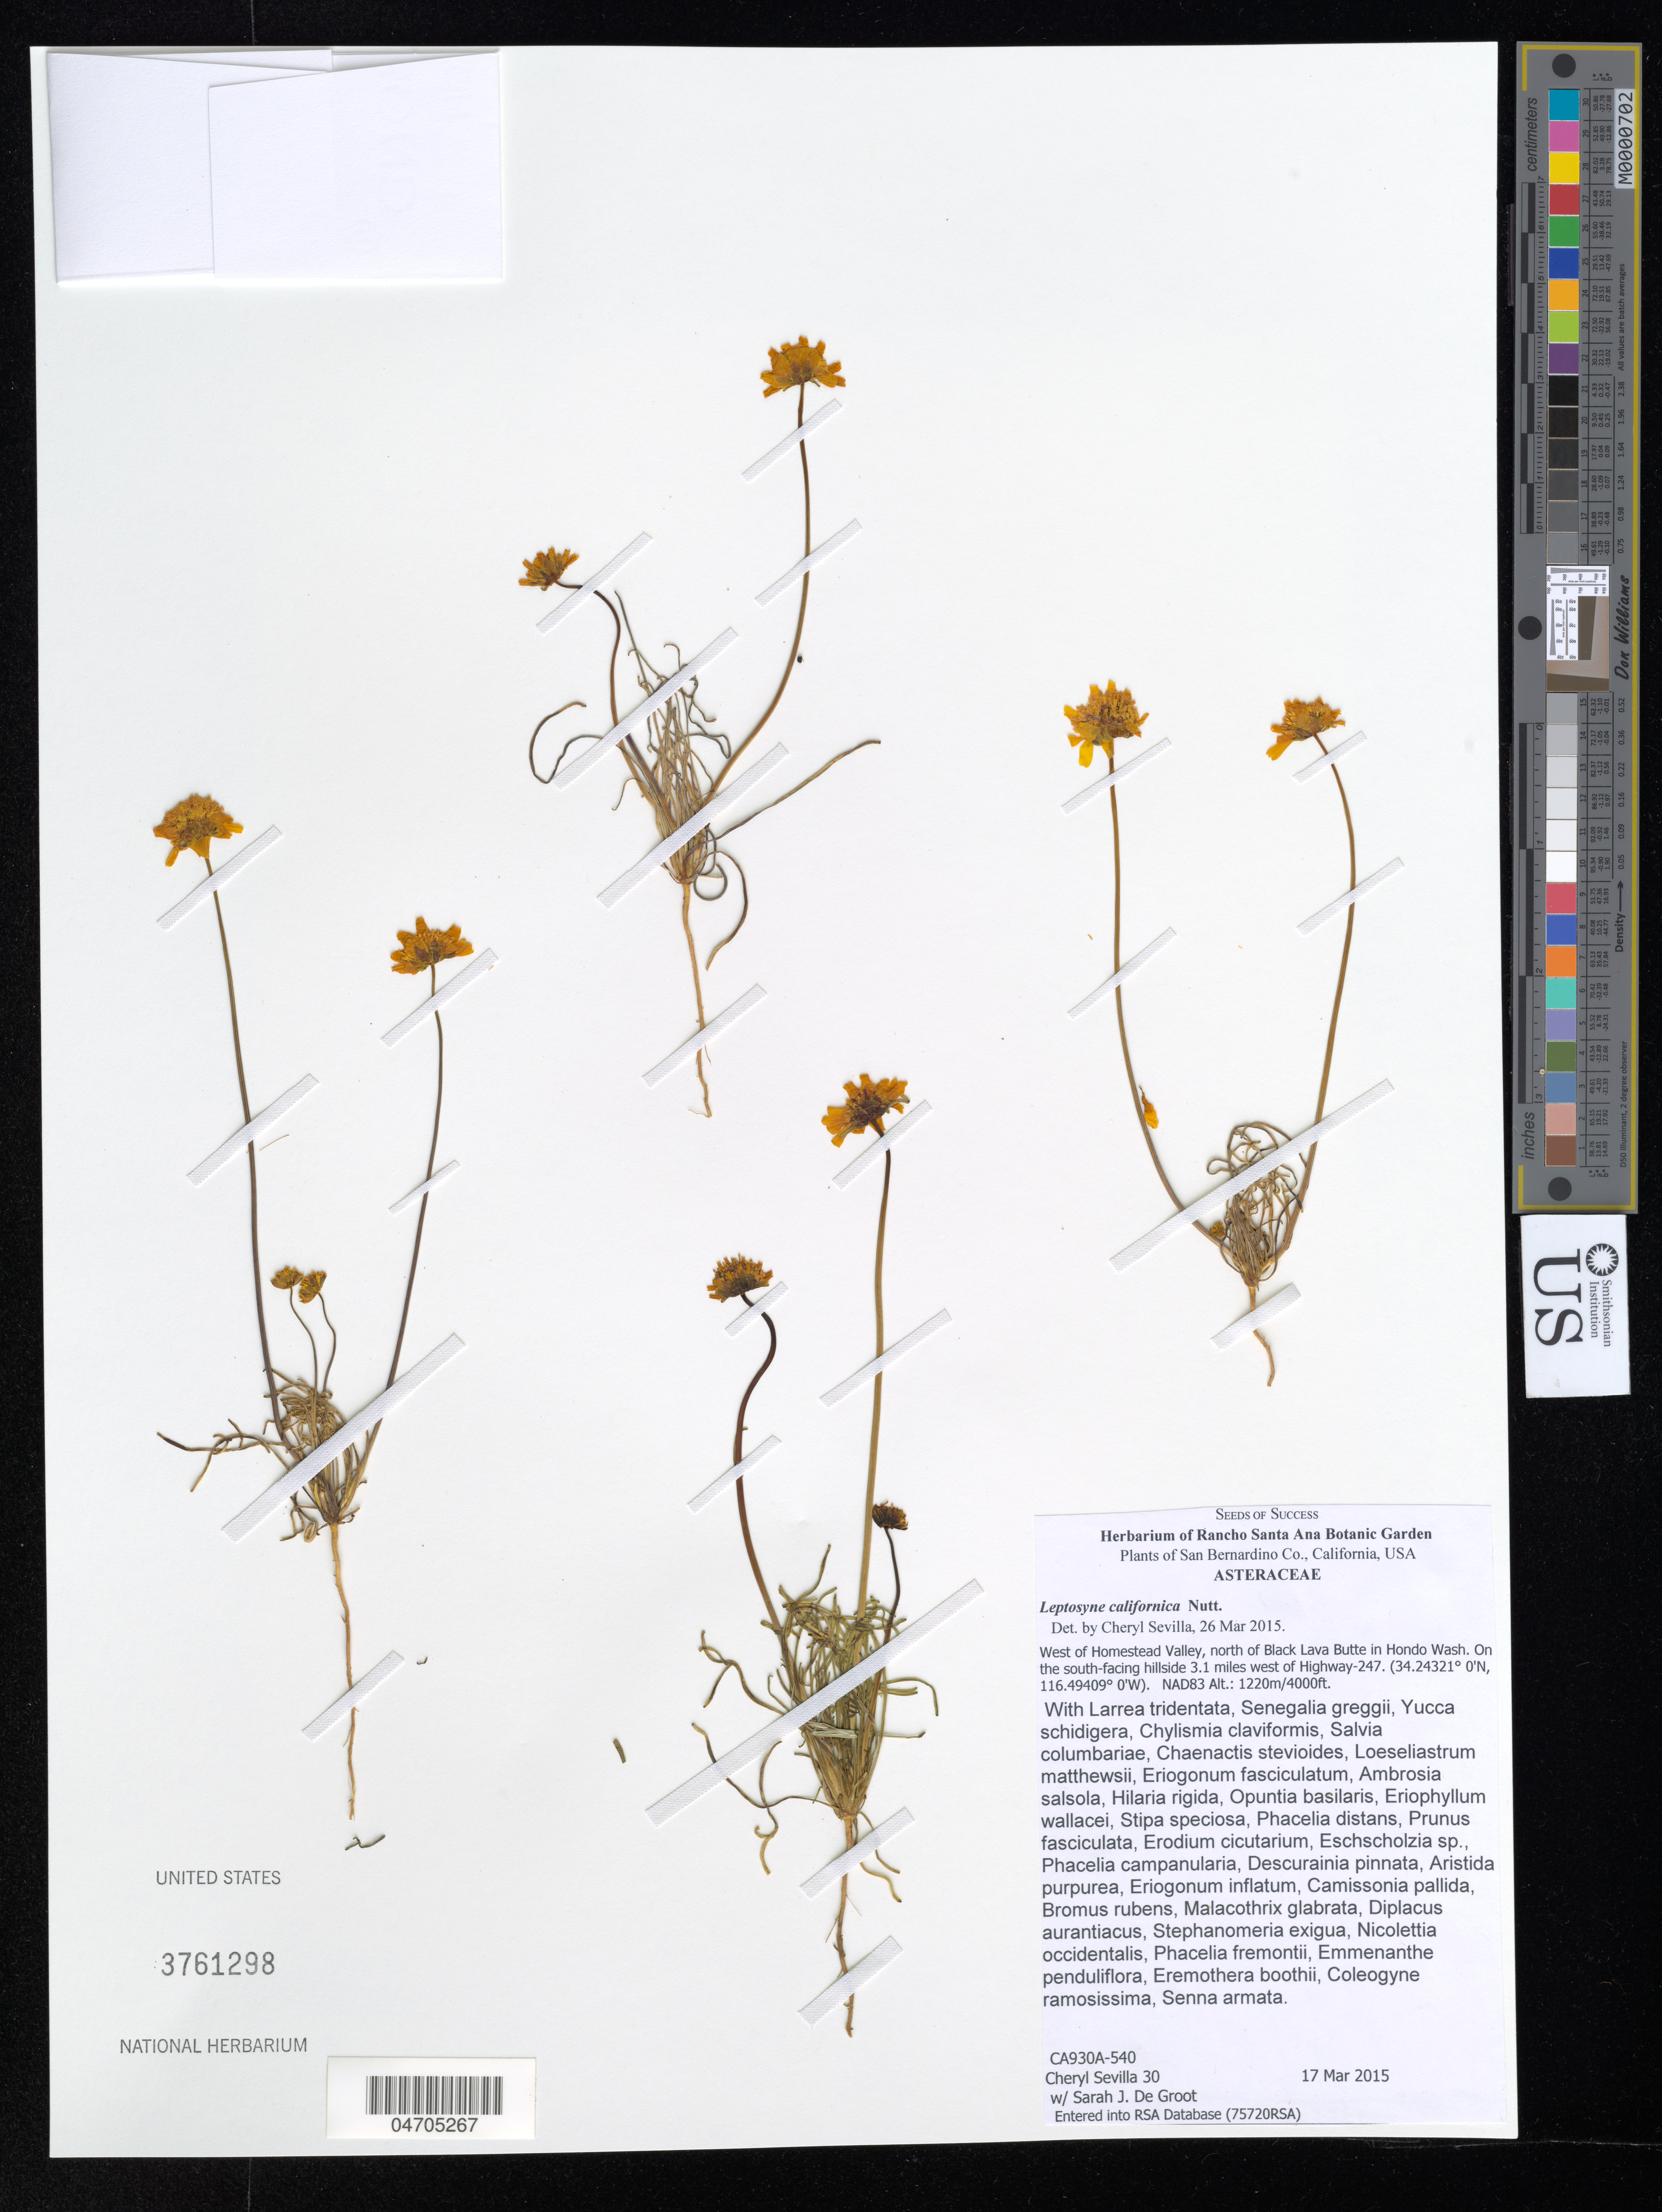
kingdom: Plantae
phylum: Tracheophyta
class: Magnoliopsida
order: Asterales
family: Asteraceae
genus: Leptosyne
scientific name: Leptosyne californica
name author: Nutt.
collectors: C. Sevilla & S. De Groot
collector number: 30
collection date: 2015-03-17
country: United States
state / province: California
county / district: San Bernardino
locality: San Bernardino Co. West of Homestead Valley, north of Black Lava Butte in Hondo Wash. On the south-facing hillside 3.1 miles west of Highway-247.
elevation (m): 1220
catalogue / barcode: US 3761298